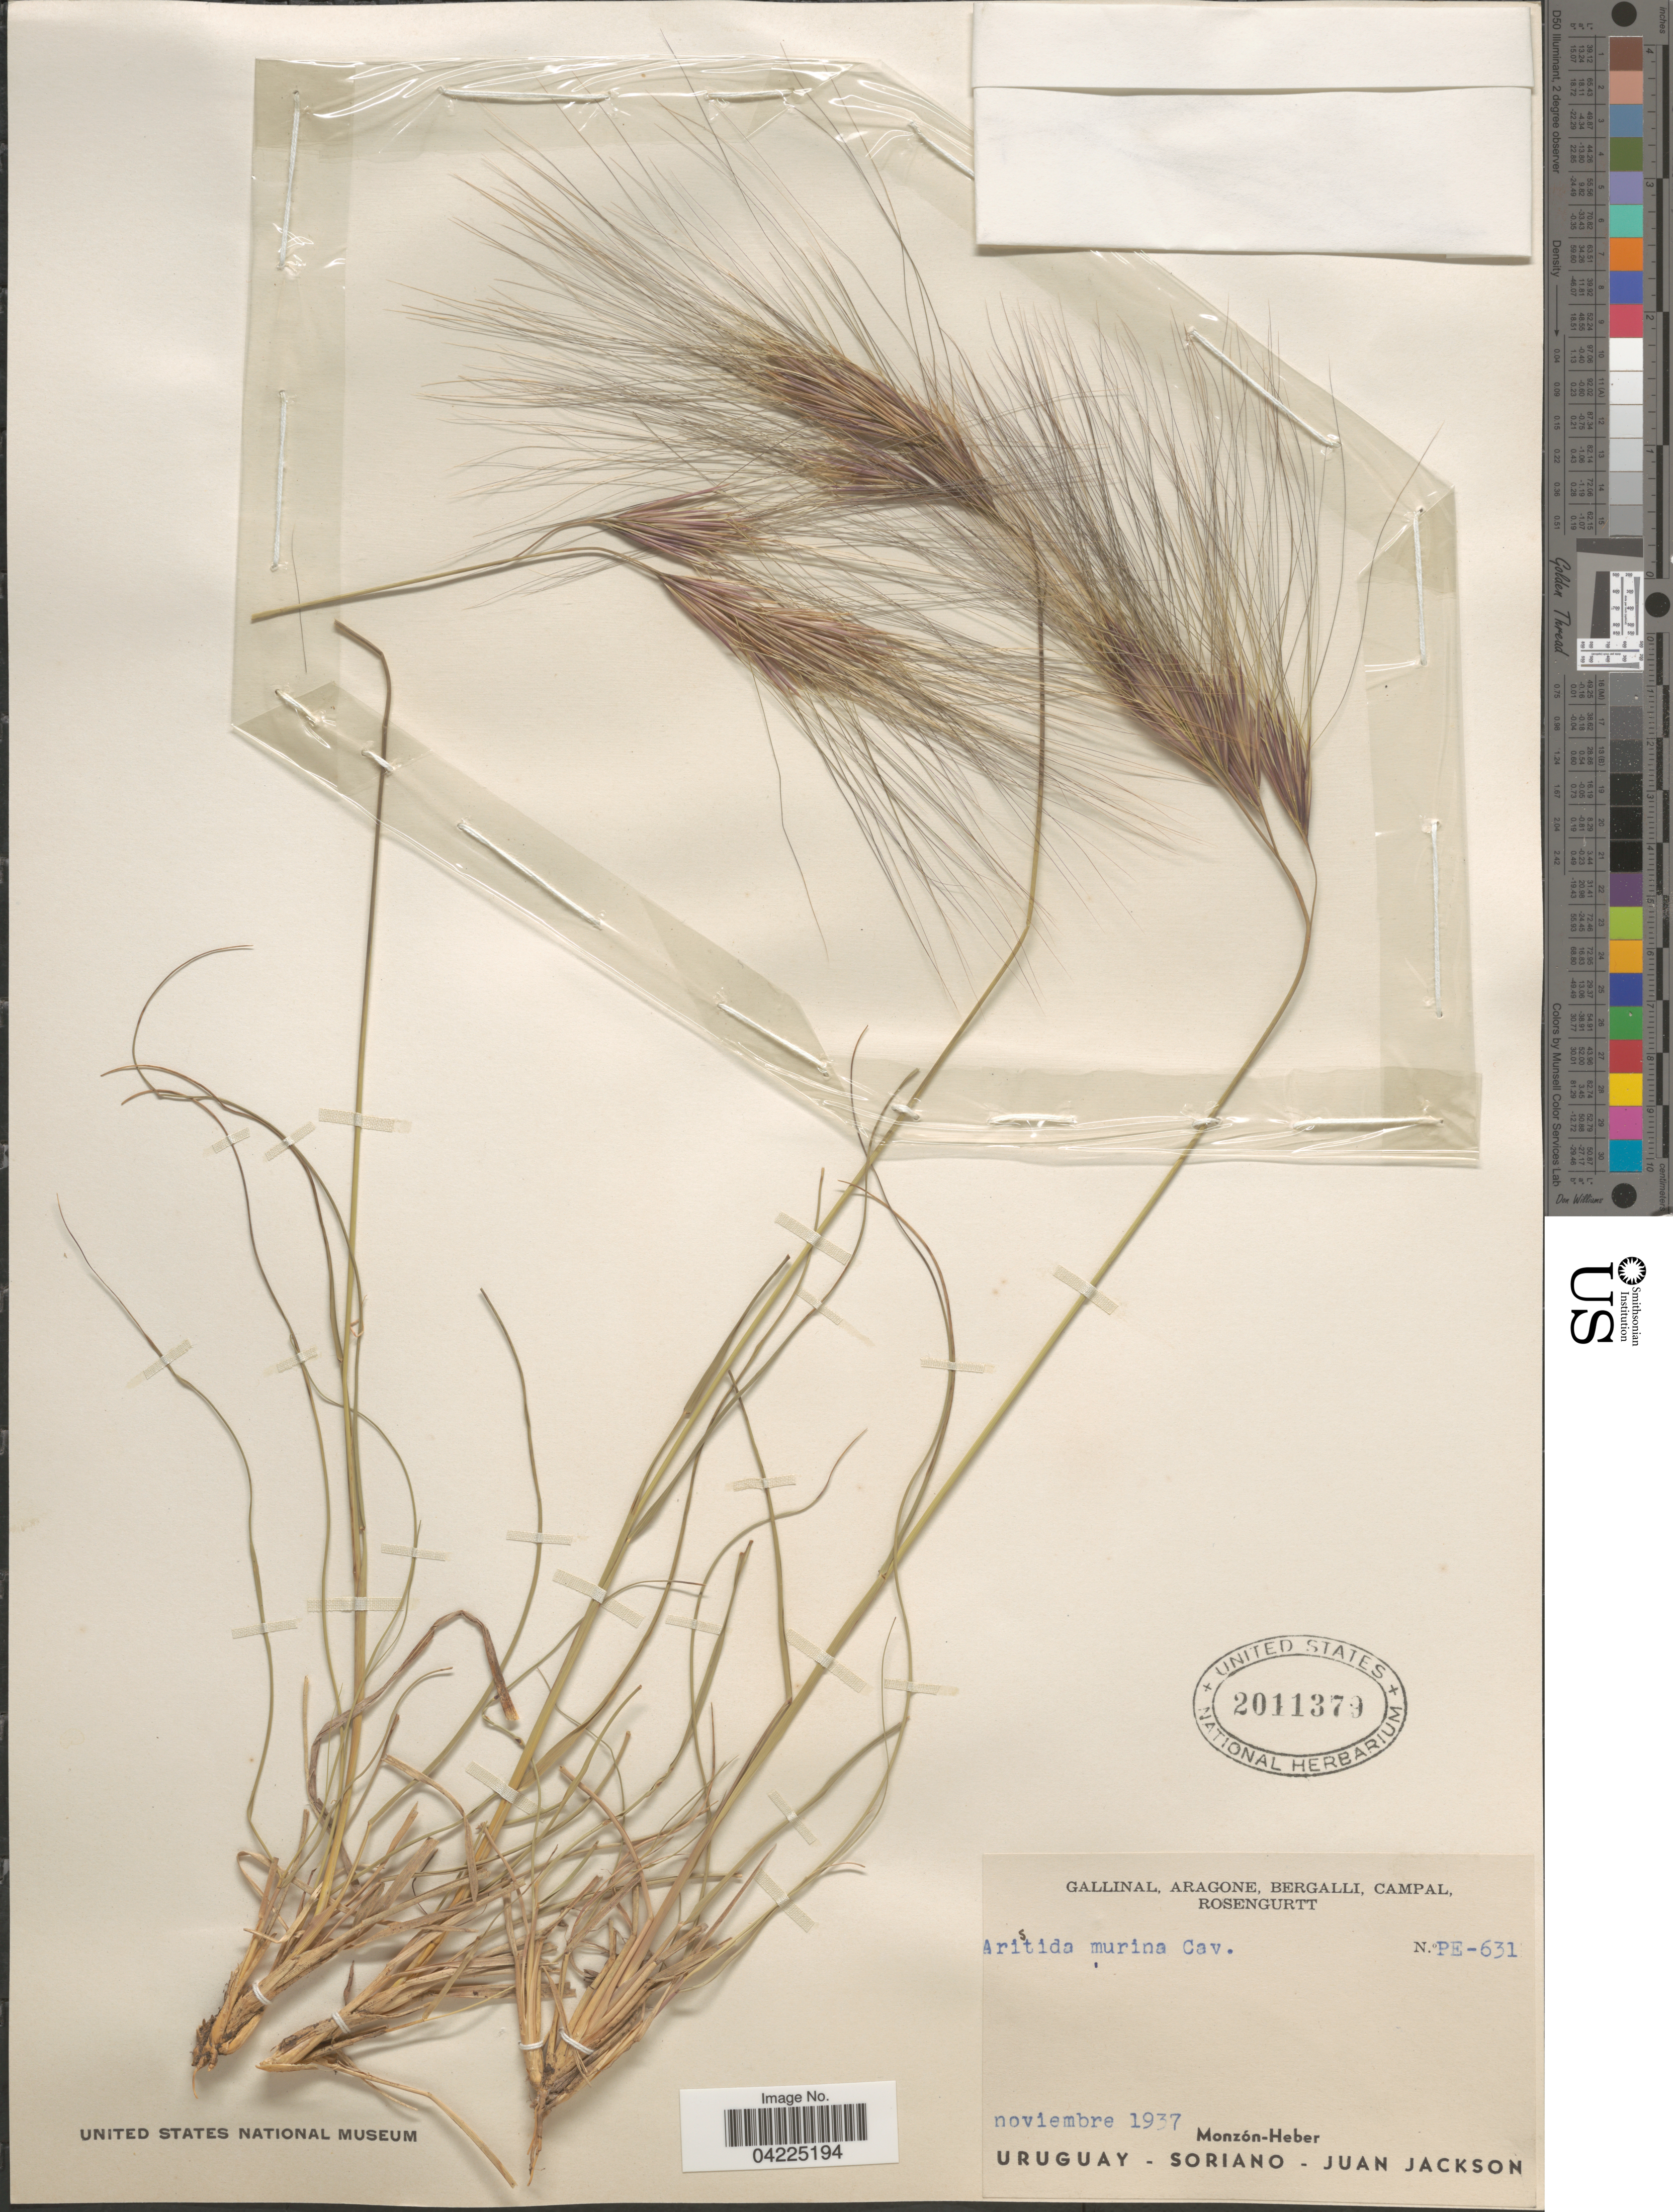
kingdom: Plantae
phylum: Tracheophyta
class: Liliopsida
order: Poales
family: Poaceae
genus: Aristida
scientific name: Aristida murina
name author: Cav.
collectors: -. Gallinal, -- Aragone, -- Bergalli, -- Campal & Rosengurtt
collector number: PE-631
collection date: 1937-11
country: Uruguay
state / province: Soriano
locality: Monzón-Heber. Soriano - Juan Jackson.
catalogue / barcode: US 2011379